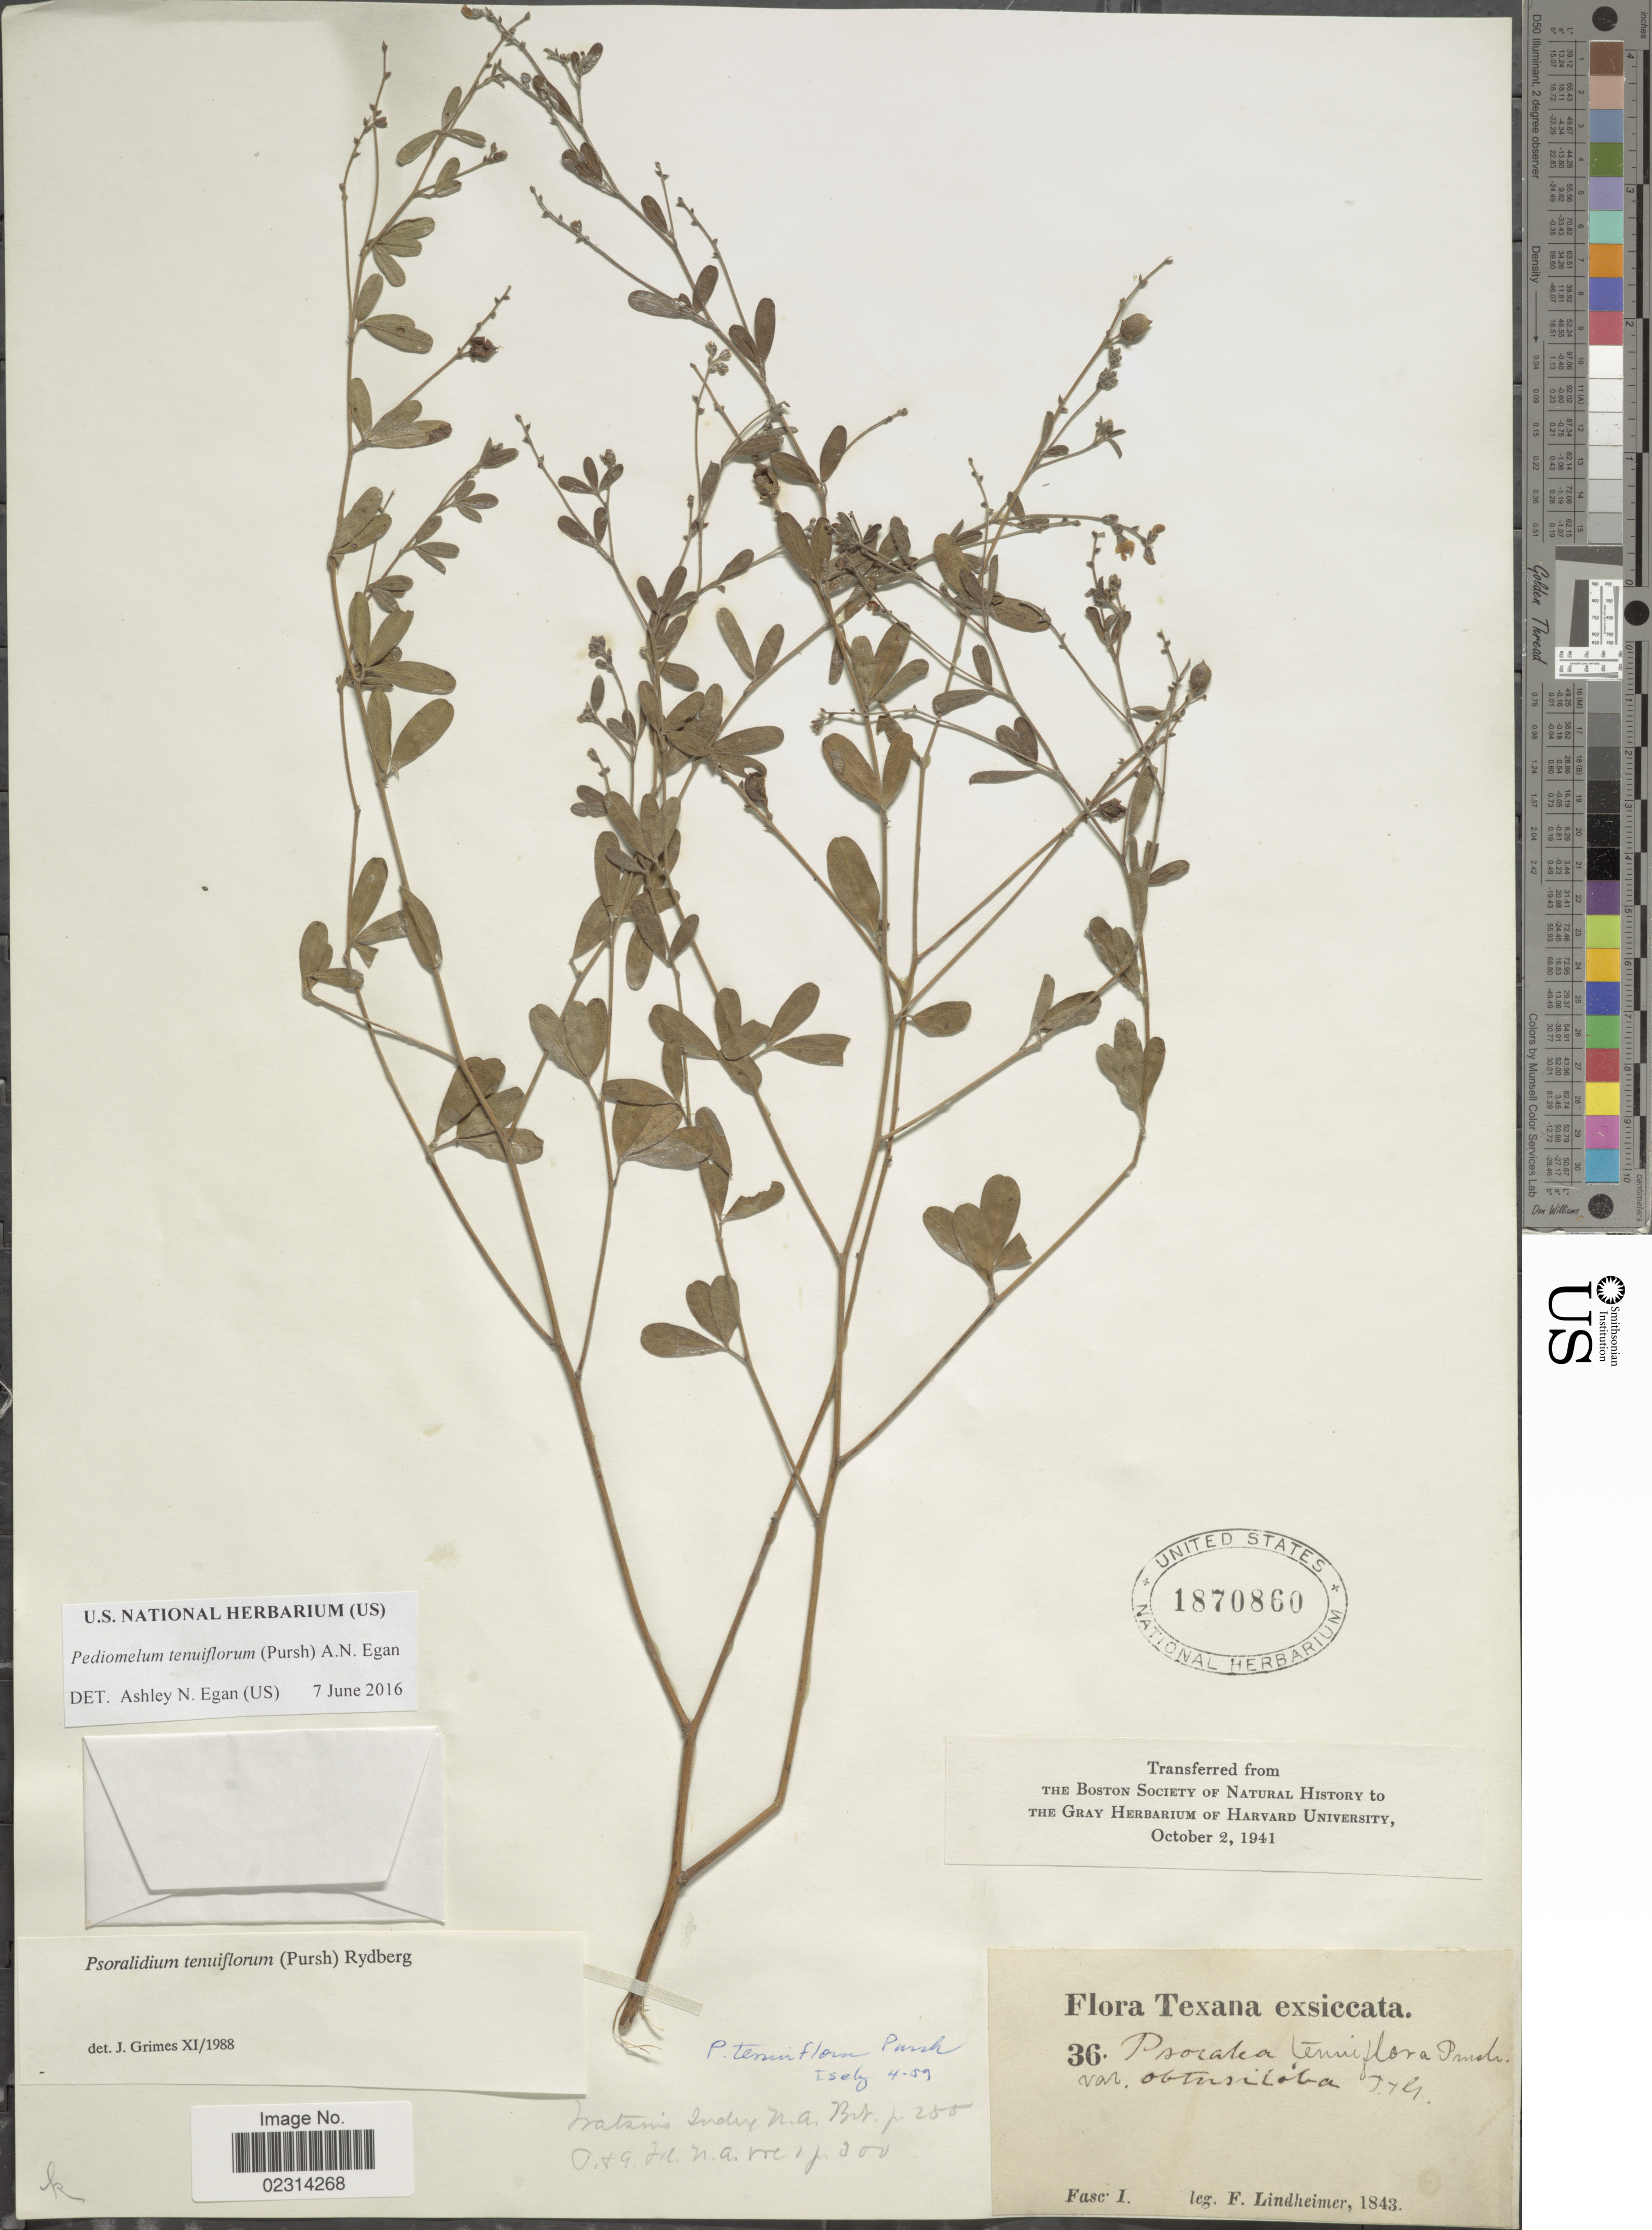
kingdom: Plantae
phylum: Tracheophyta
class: Magnoliopsida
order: Fabales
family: Fabaceae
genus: Psoralidium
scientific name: Psoralidium tenuiflorum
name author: (Pursh) Rydb.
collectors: F. Lindheimer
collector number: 36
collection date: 1843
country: United States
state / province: Texas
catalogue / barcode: US 1870860